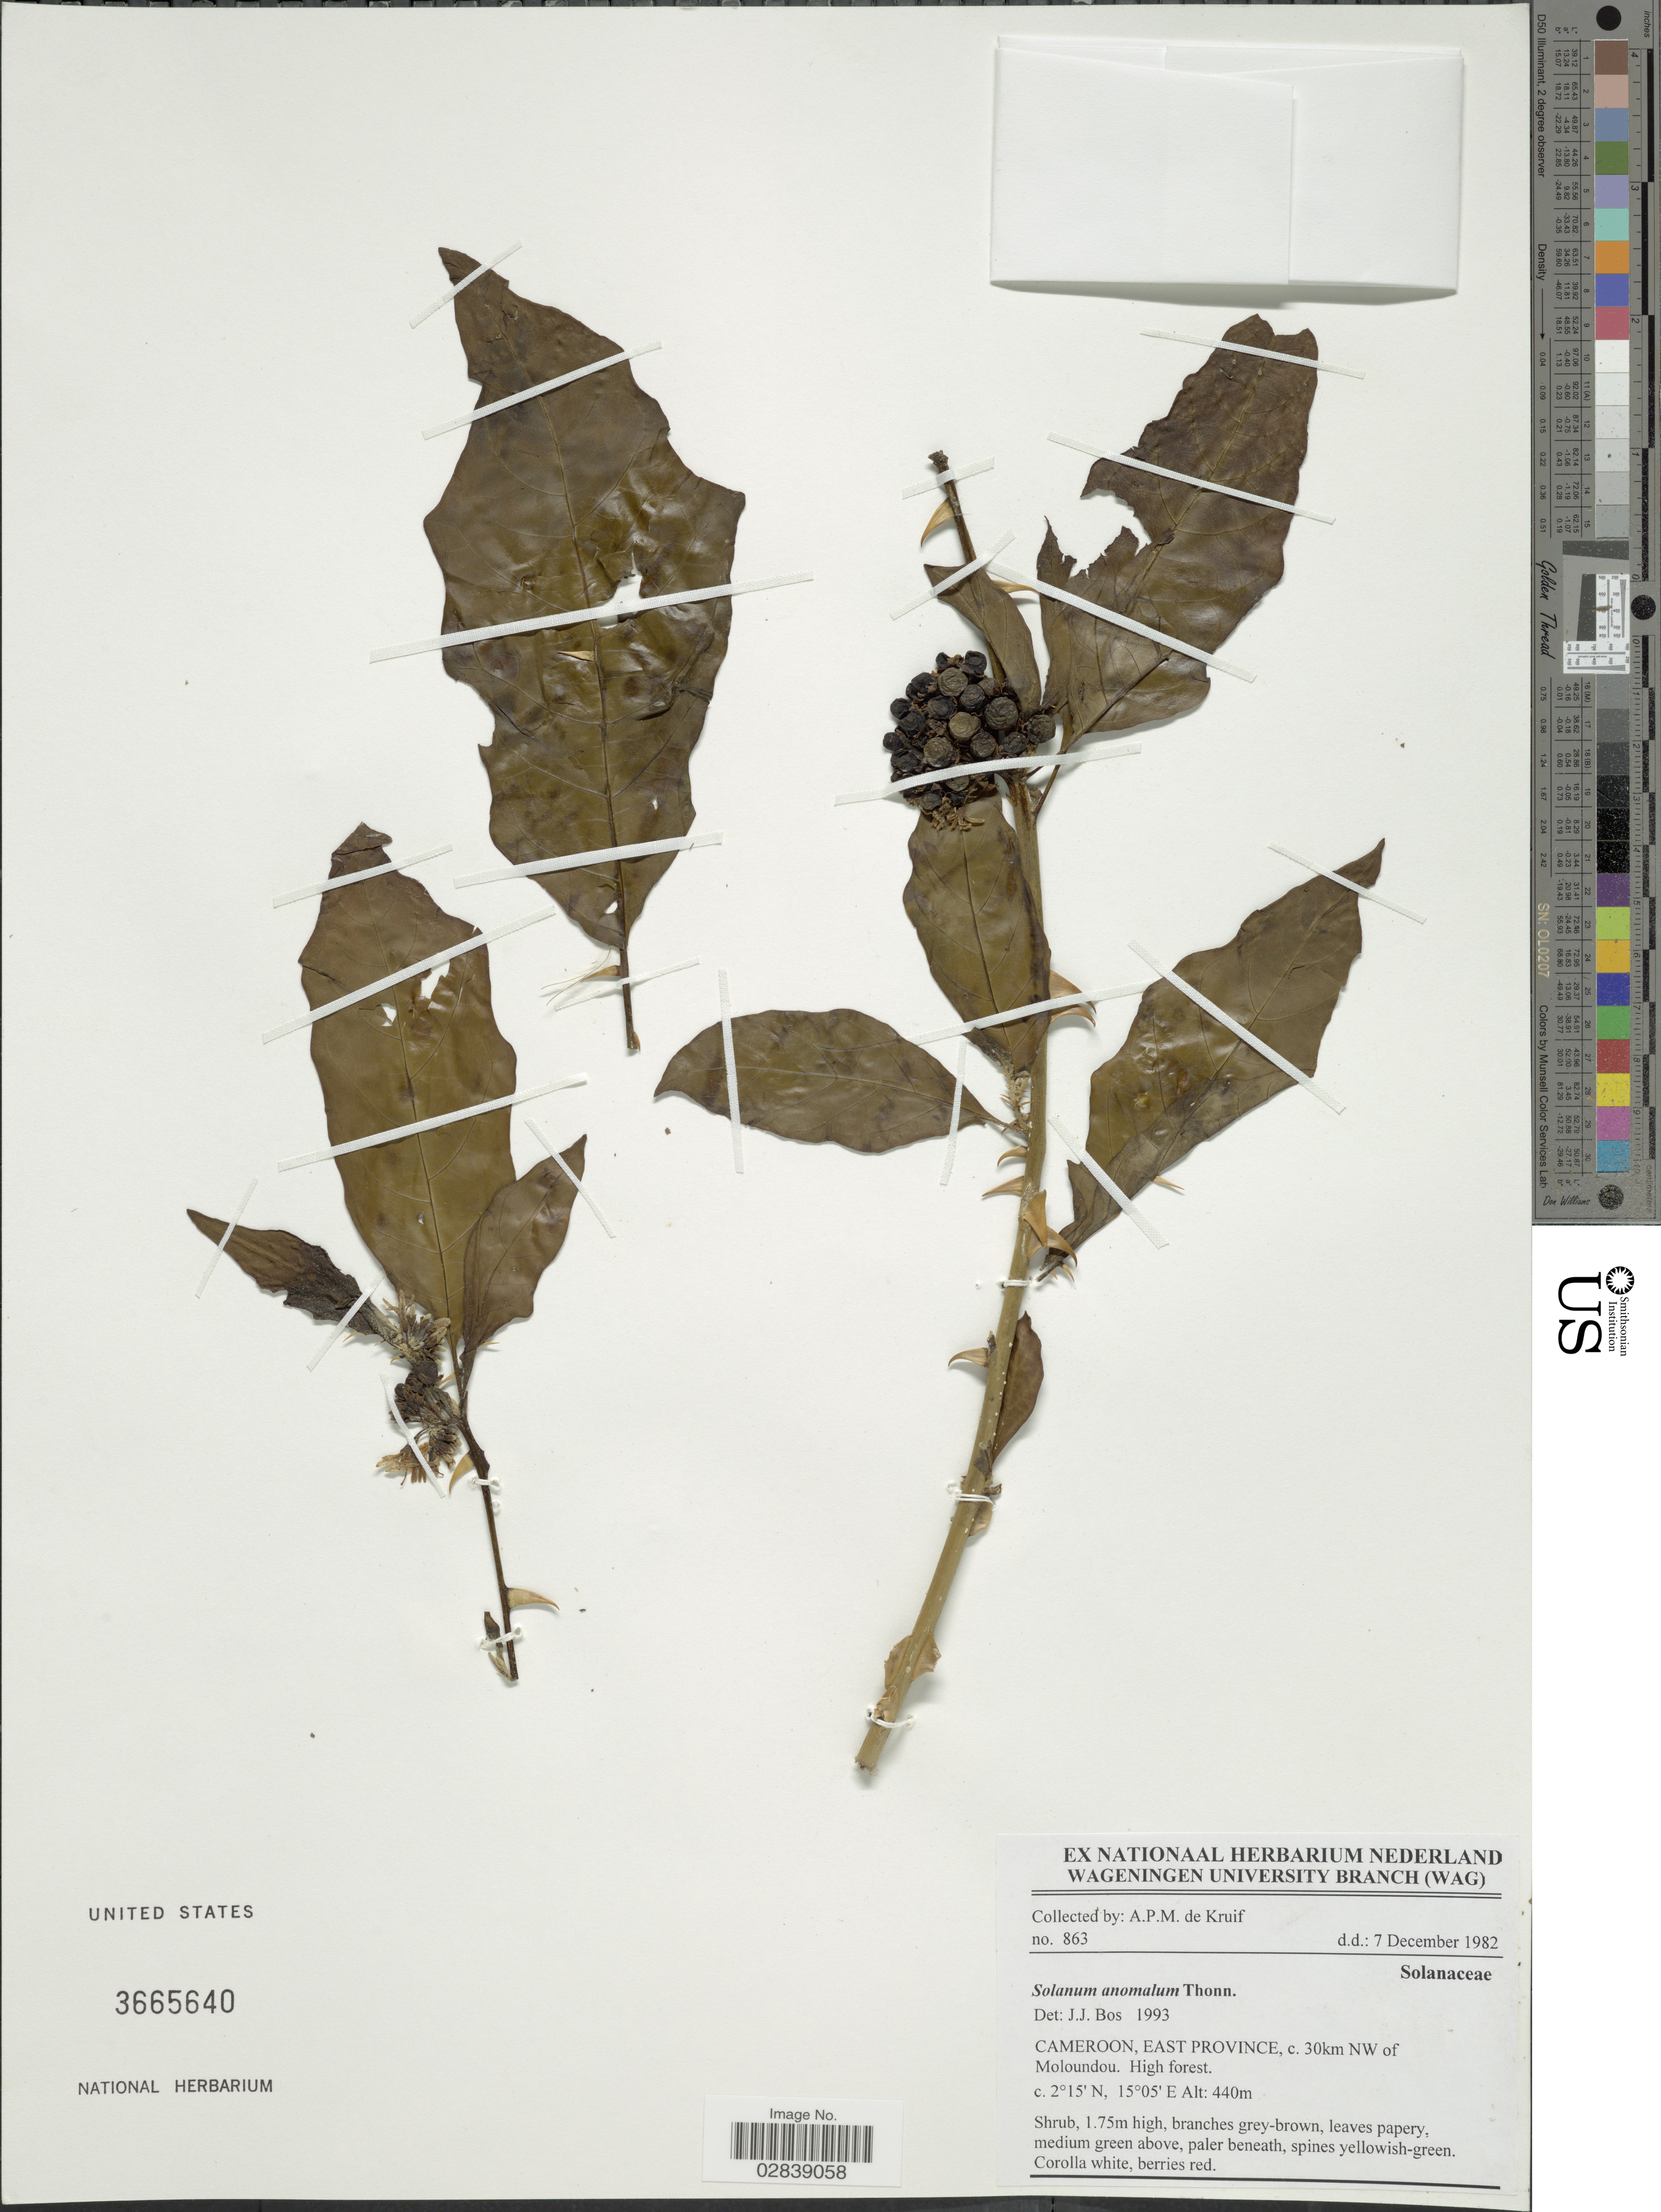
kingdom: Plantae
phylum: Tracheophyta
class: Magnoliopsida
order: Solanales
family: Solanaceae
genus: Solanum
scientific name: Solanum anomalum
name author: Thonn.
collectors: A. P. de Kruif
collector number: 863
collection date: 1982-12-07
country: Cameroon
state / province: Est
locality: East Province, c. 30 km NW of Moloundou.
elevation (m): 440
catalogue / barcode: US 3665640